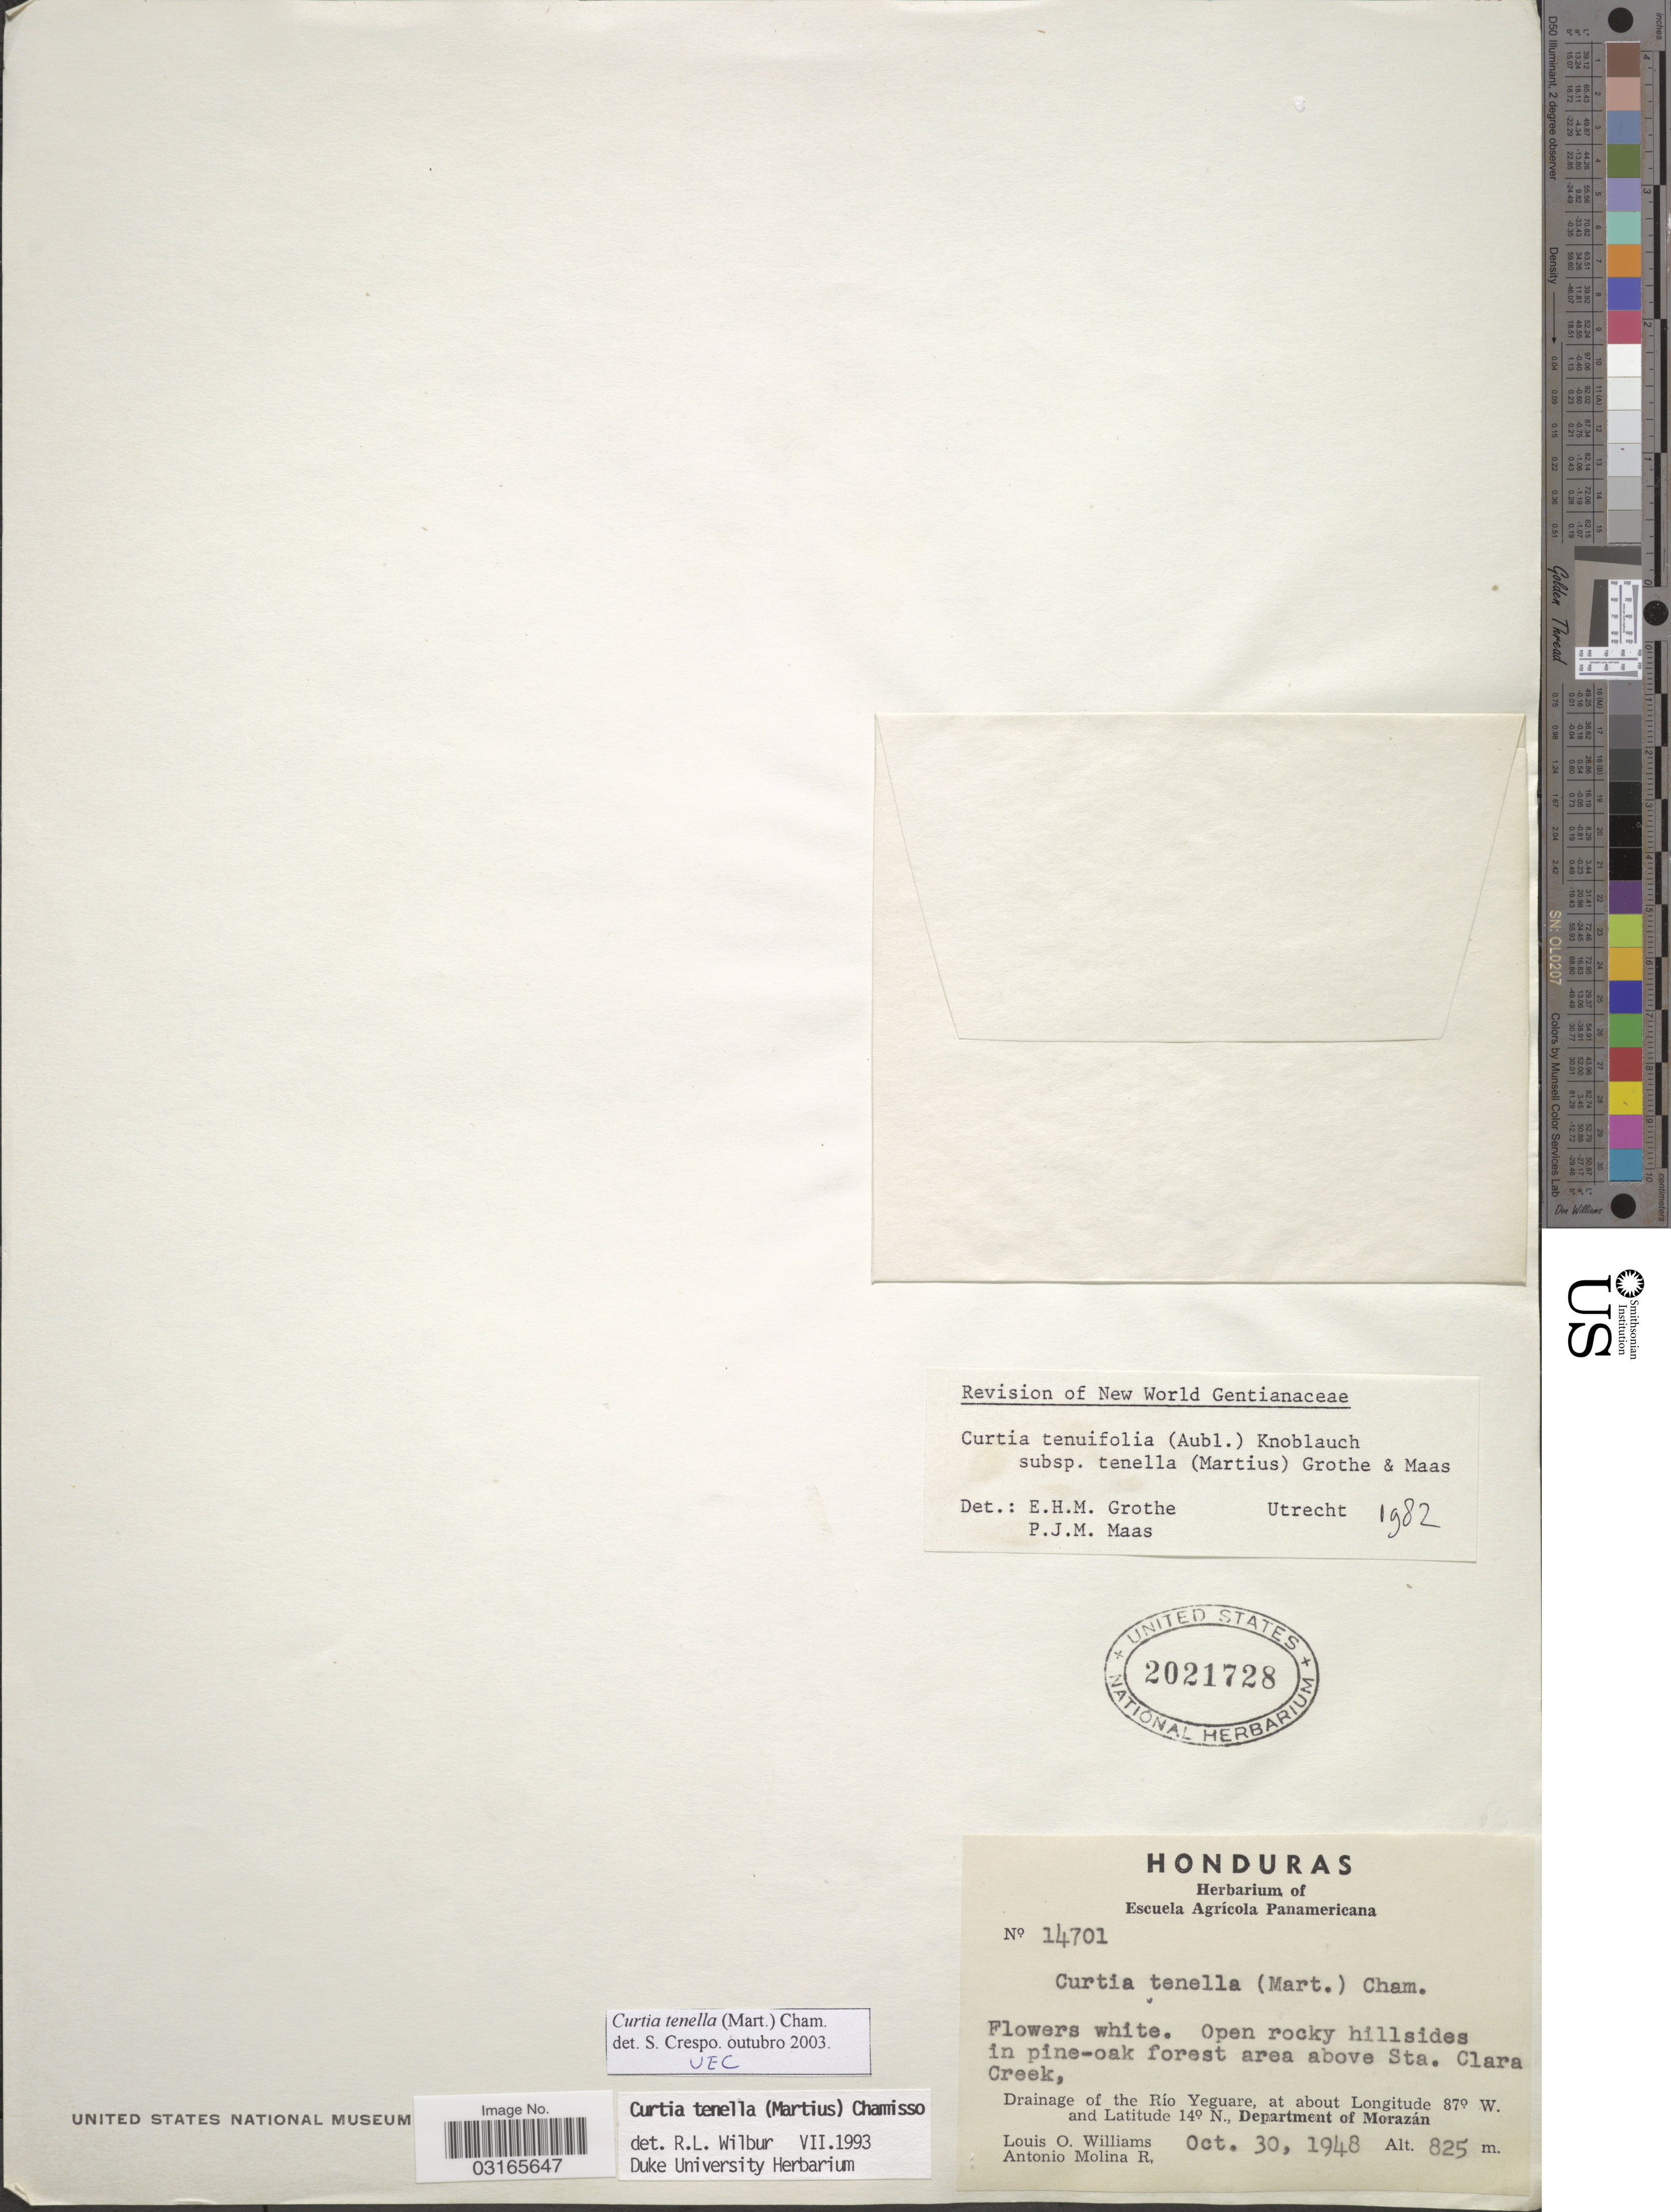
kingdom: Plantae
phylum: Tracheophyta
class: Magnoliopsida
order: Gentianales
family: Gentianaceae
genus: Curtia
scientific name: Curtia tenella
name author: (Mart.) Cham.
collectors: L. O. Williams & A. Molina R.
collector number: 14701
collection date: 1948-10-30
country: Honduras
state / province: Fco. Morazán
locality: Open rocky hillsides In pine-oak forest area above Sta. Clara Creek, drainage of the Río Yeguare, Department of Morazán.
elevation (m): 825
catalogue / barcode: US 2021728